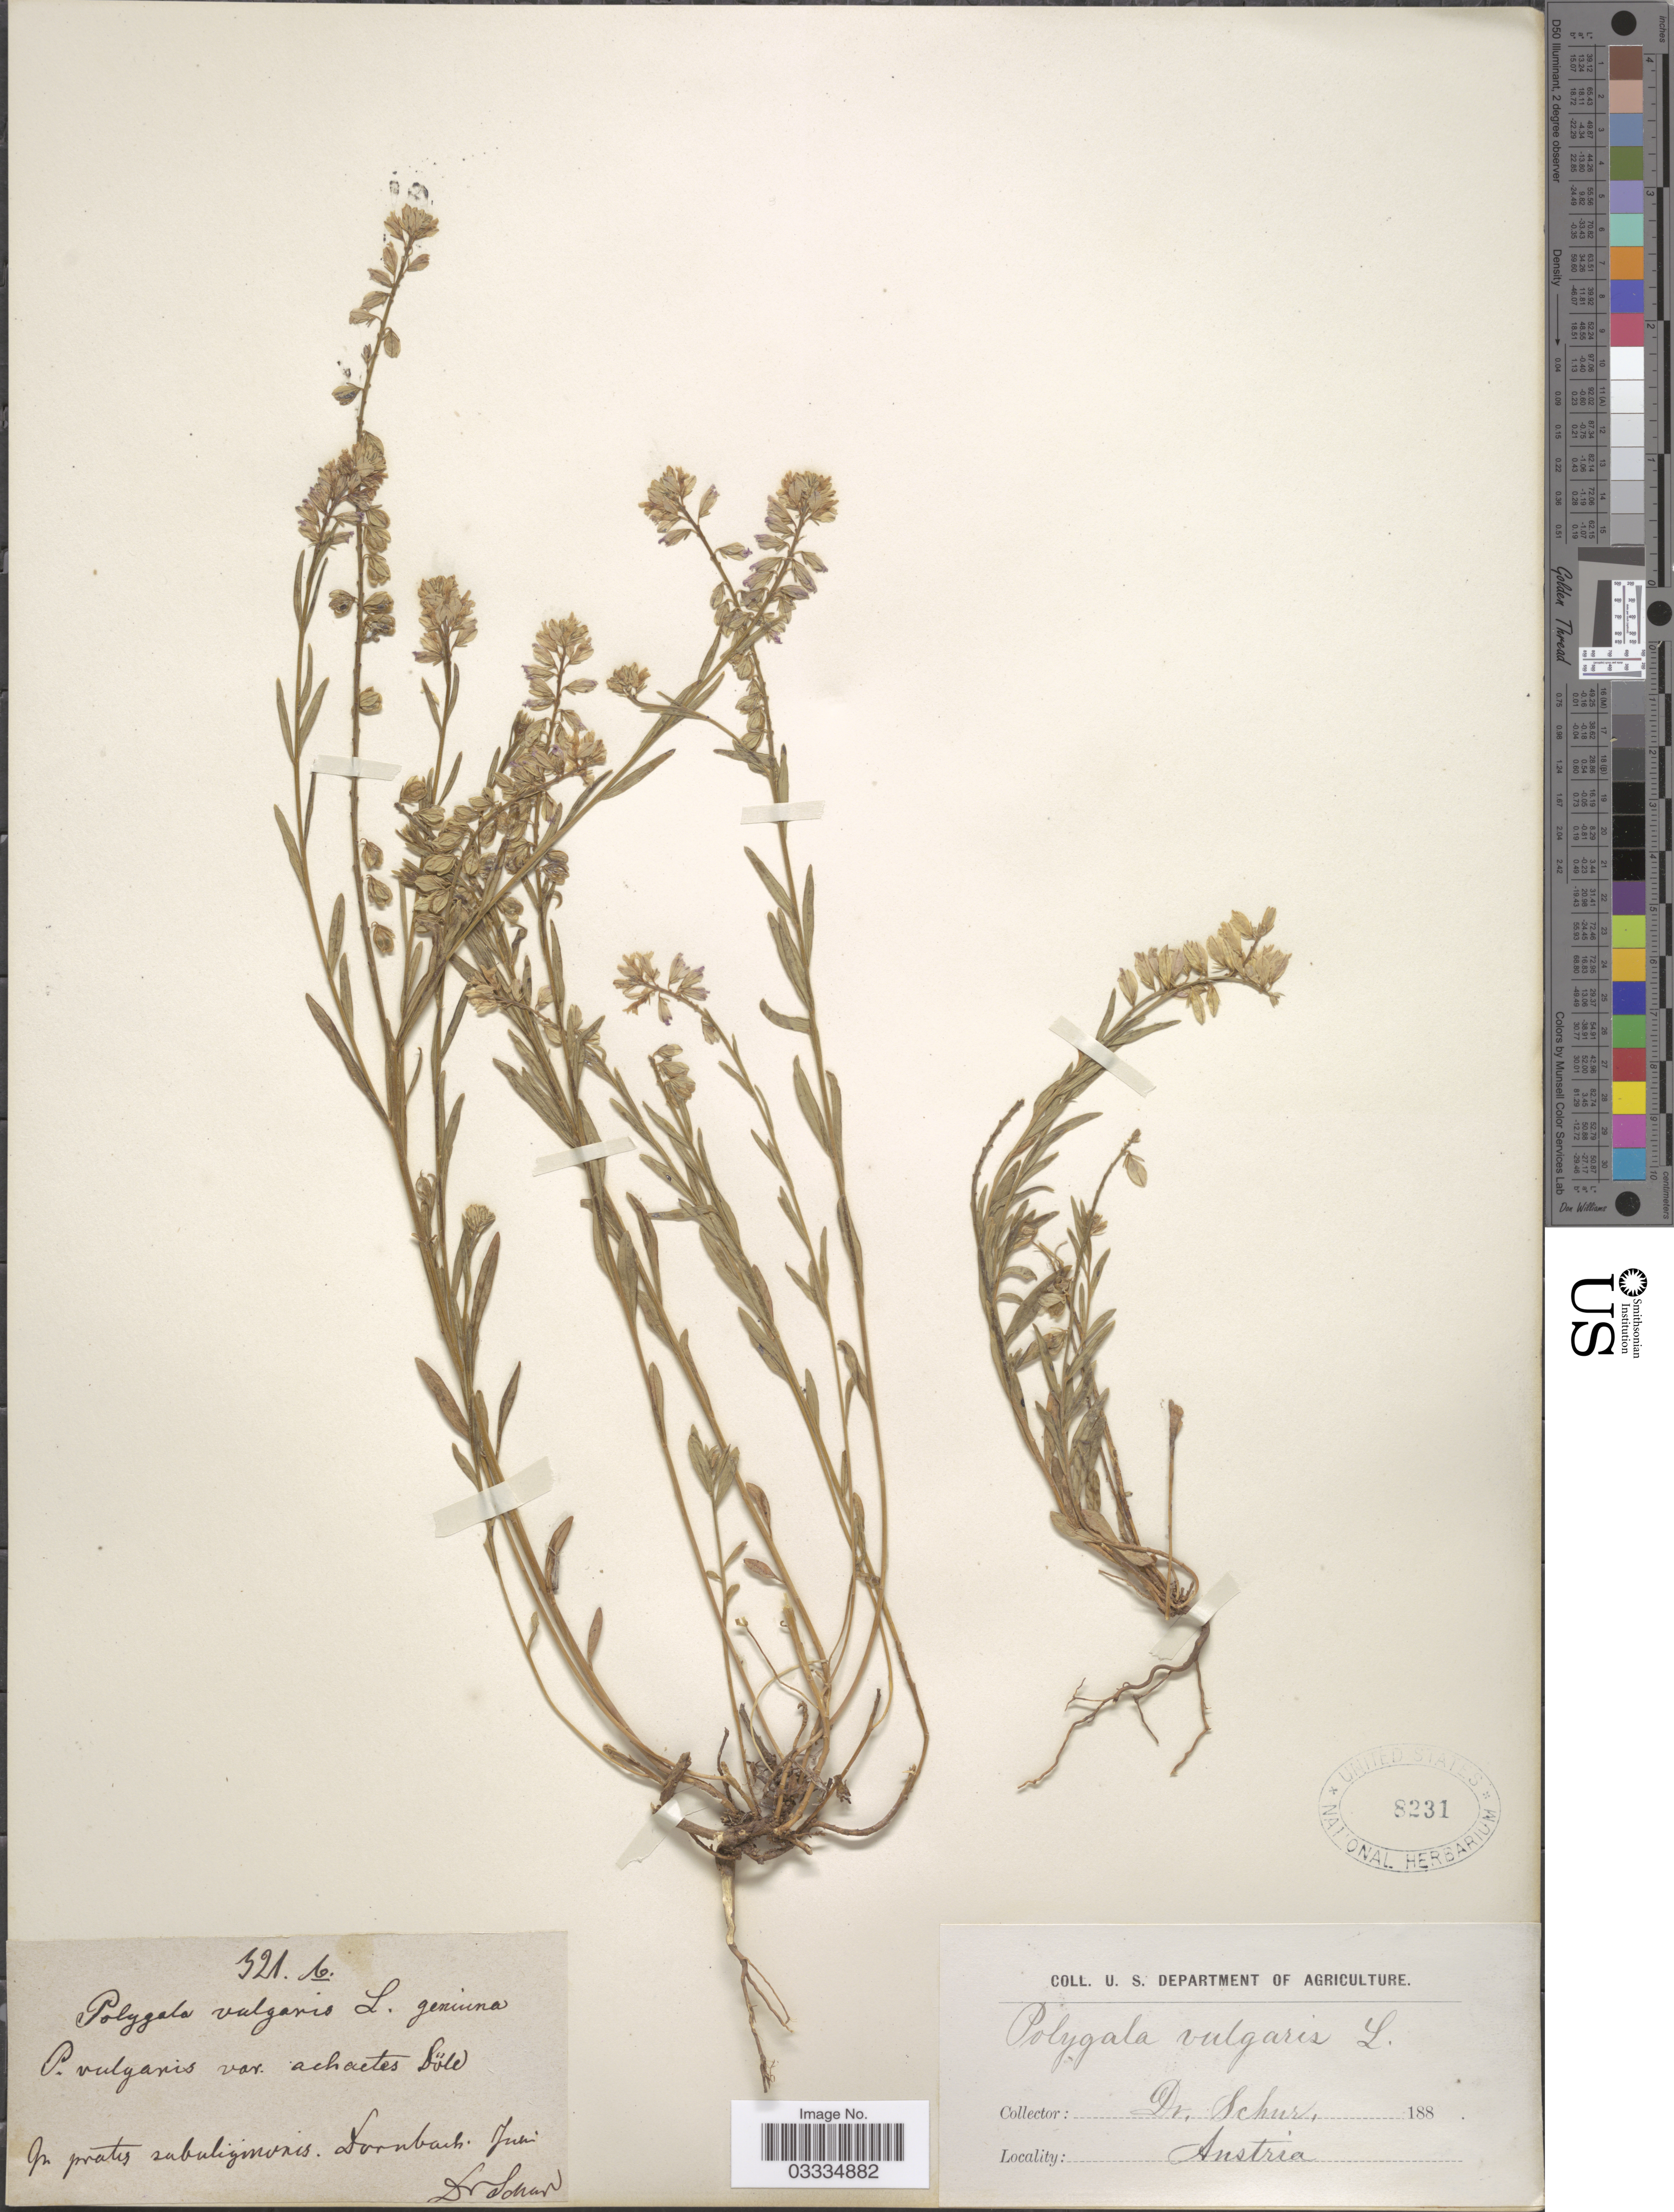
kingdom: Plantae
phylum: Tracheophyta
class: Magnoliopsida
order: Fabales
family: Polygalaceae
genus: Polygala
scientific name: Polygala vulgaris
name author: L.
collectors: Schur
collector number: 321b.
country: Austria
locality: In pratis sabuligmonis [interpreted]. Dornbach. [interpreted]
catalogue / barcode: US 8231